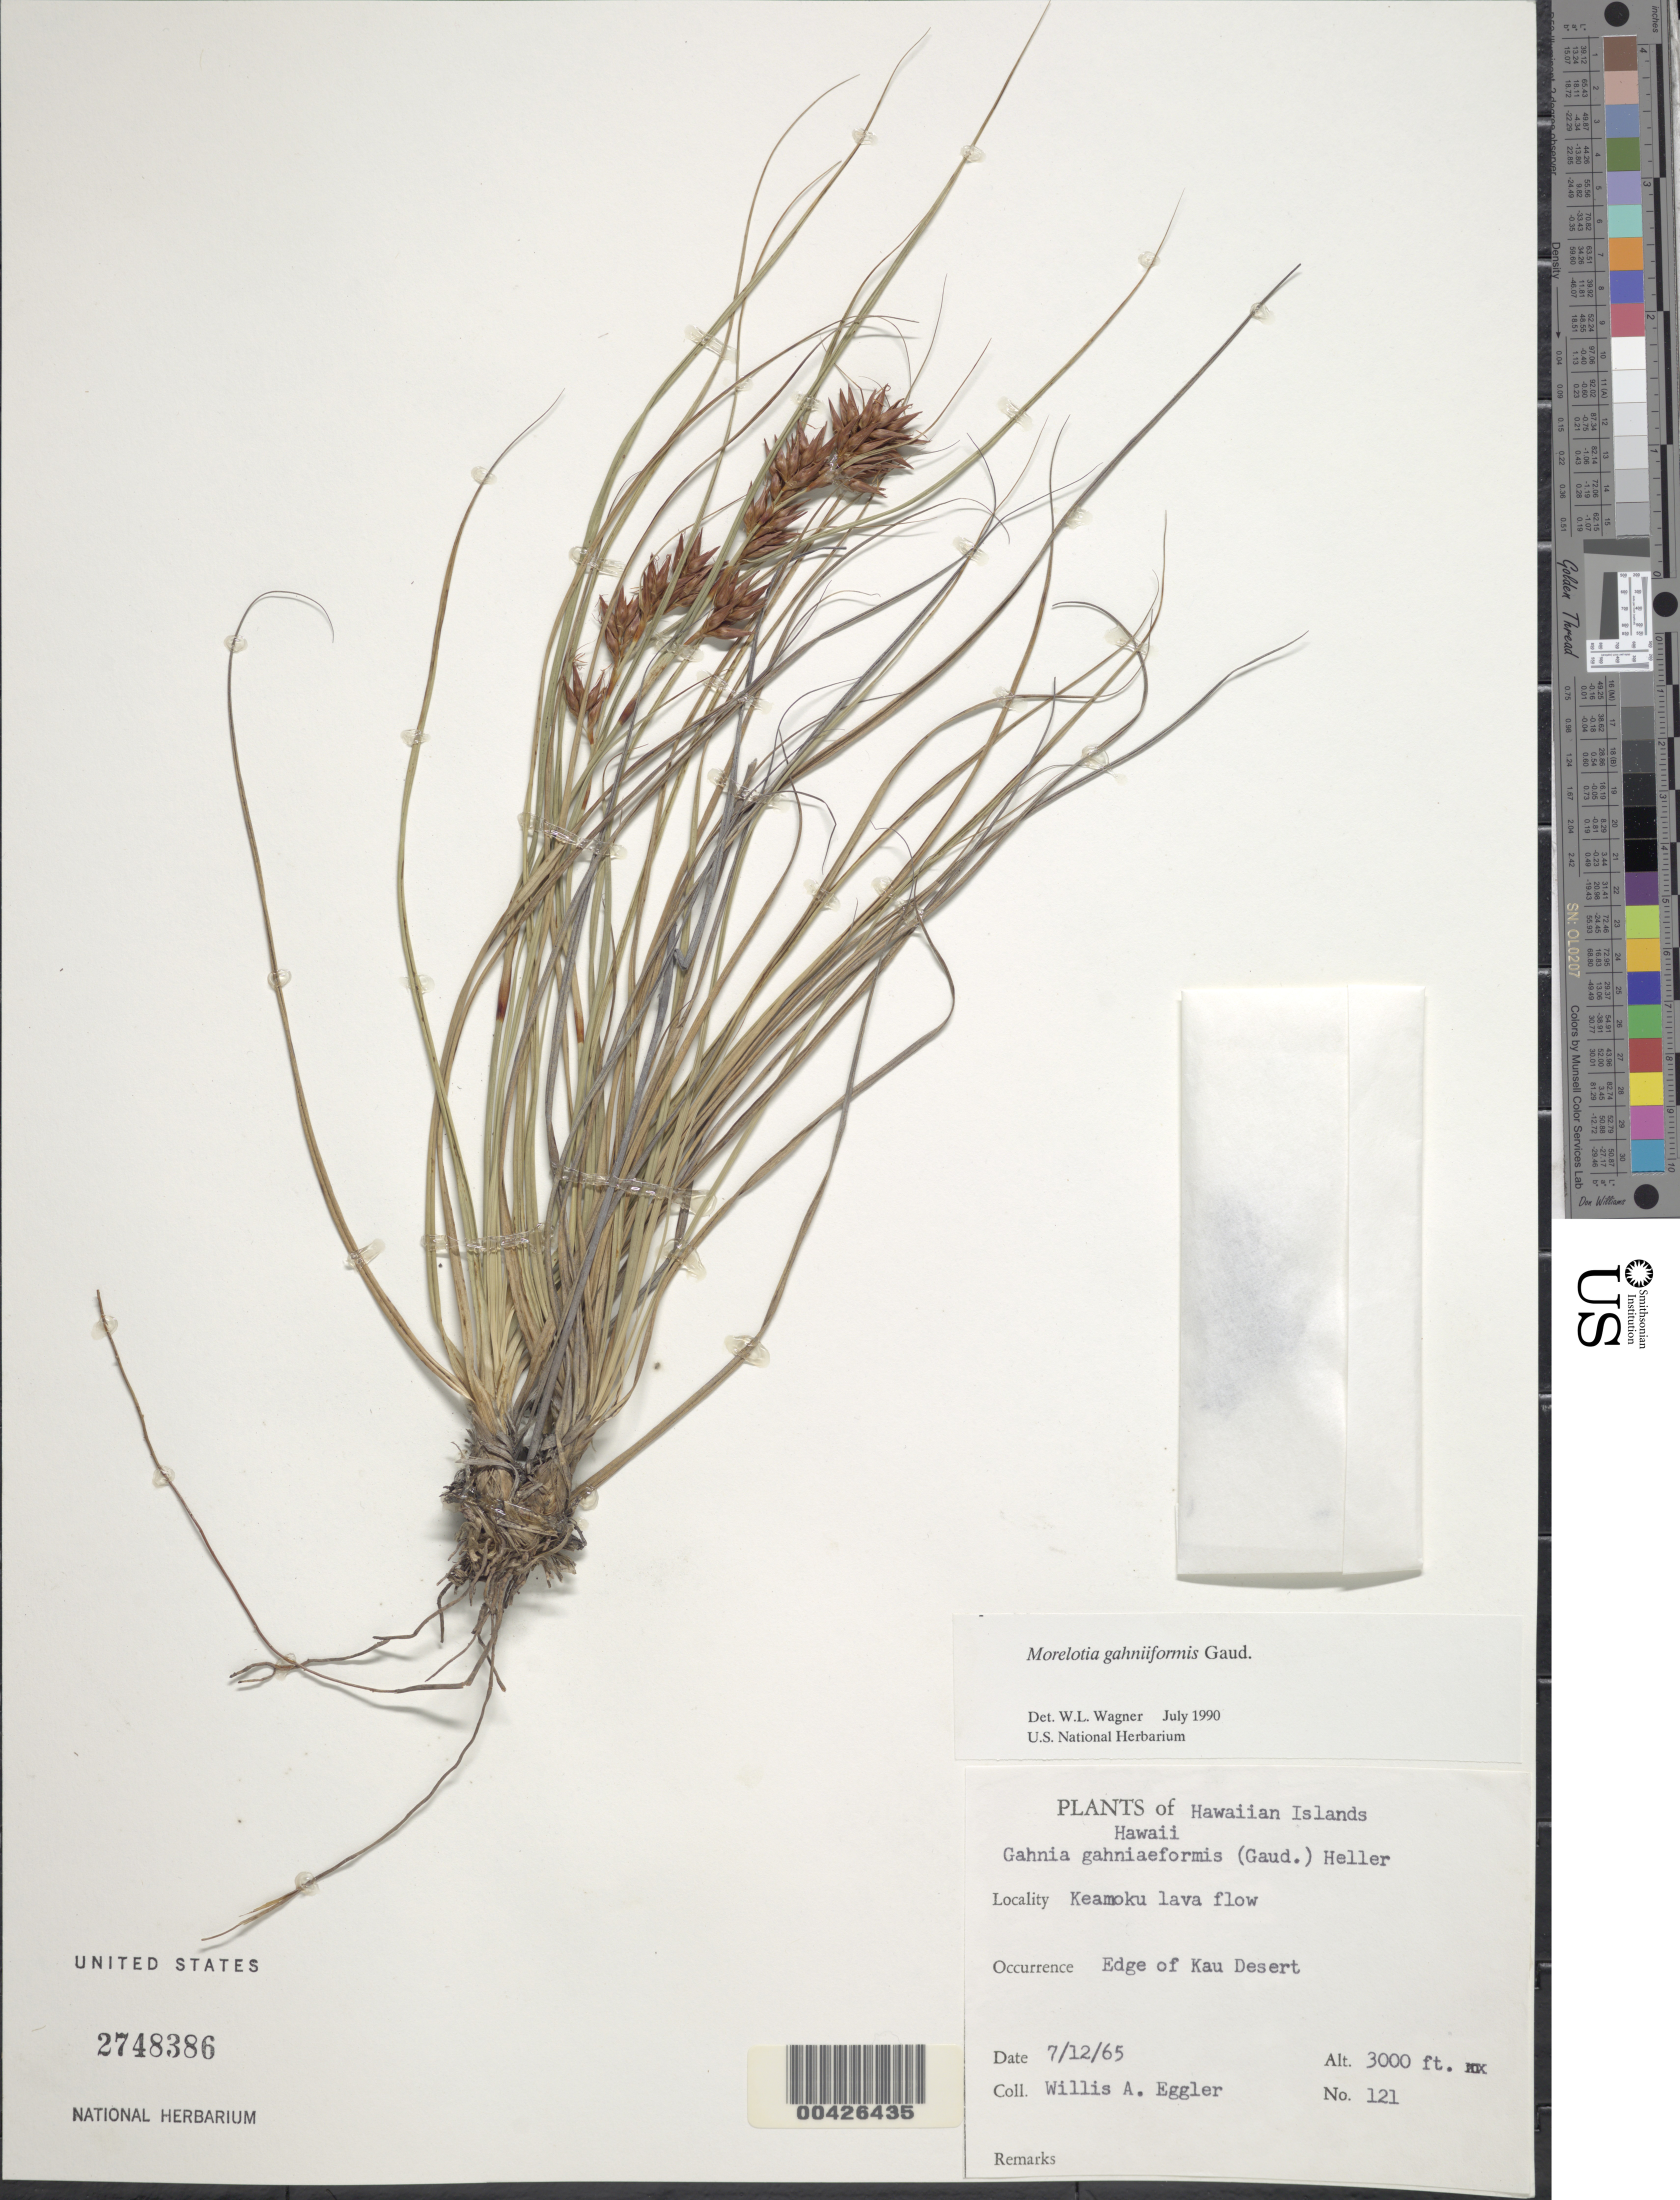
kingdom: Plantae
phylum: Tracheophyta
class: Liliopsida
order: Poales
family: Cyperaceae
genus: Morelotia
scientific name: Morelotia gahniiformis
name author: Gaudich.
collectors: W. A. Eggler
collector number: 121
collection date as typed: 7 Dec 1965 or 12 Jul 1965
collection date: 1965-07-12 or 1965-12-07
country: United States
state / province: Hawaii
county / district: Hawaii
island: Hawaii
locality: Keamoku lava flow, edge of Kau Desert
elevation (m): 914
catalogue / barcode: US 2748386